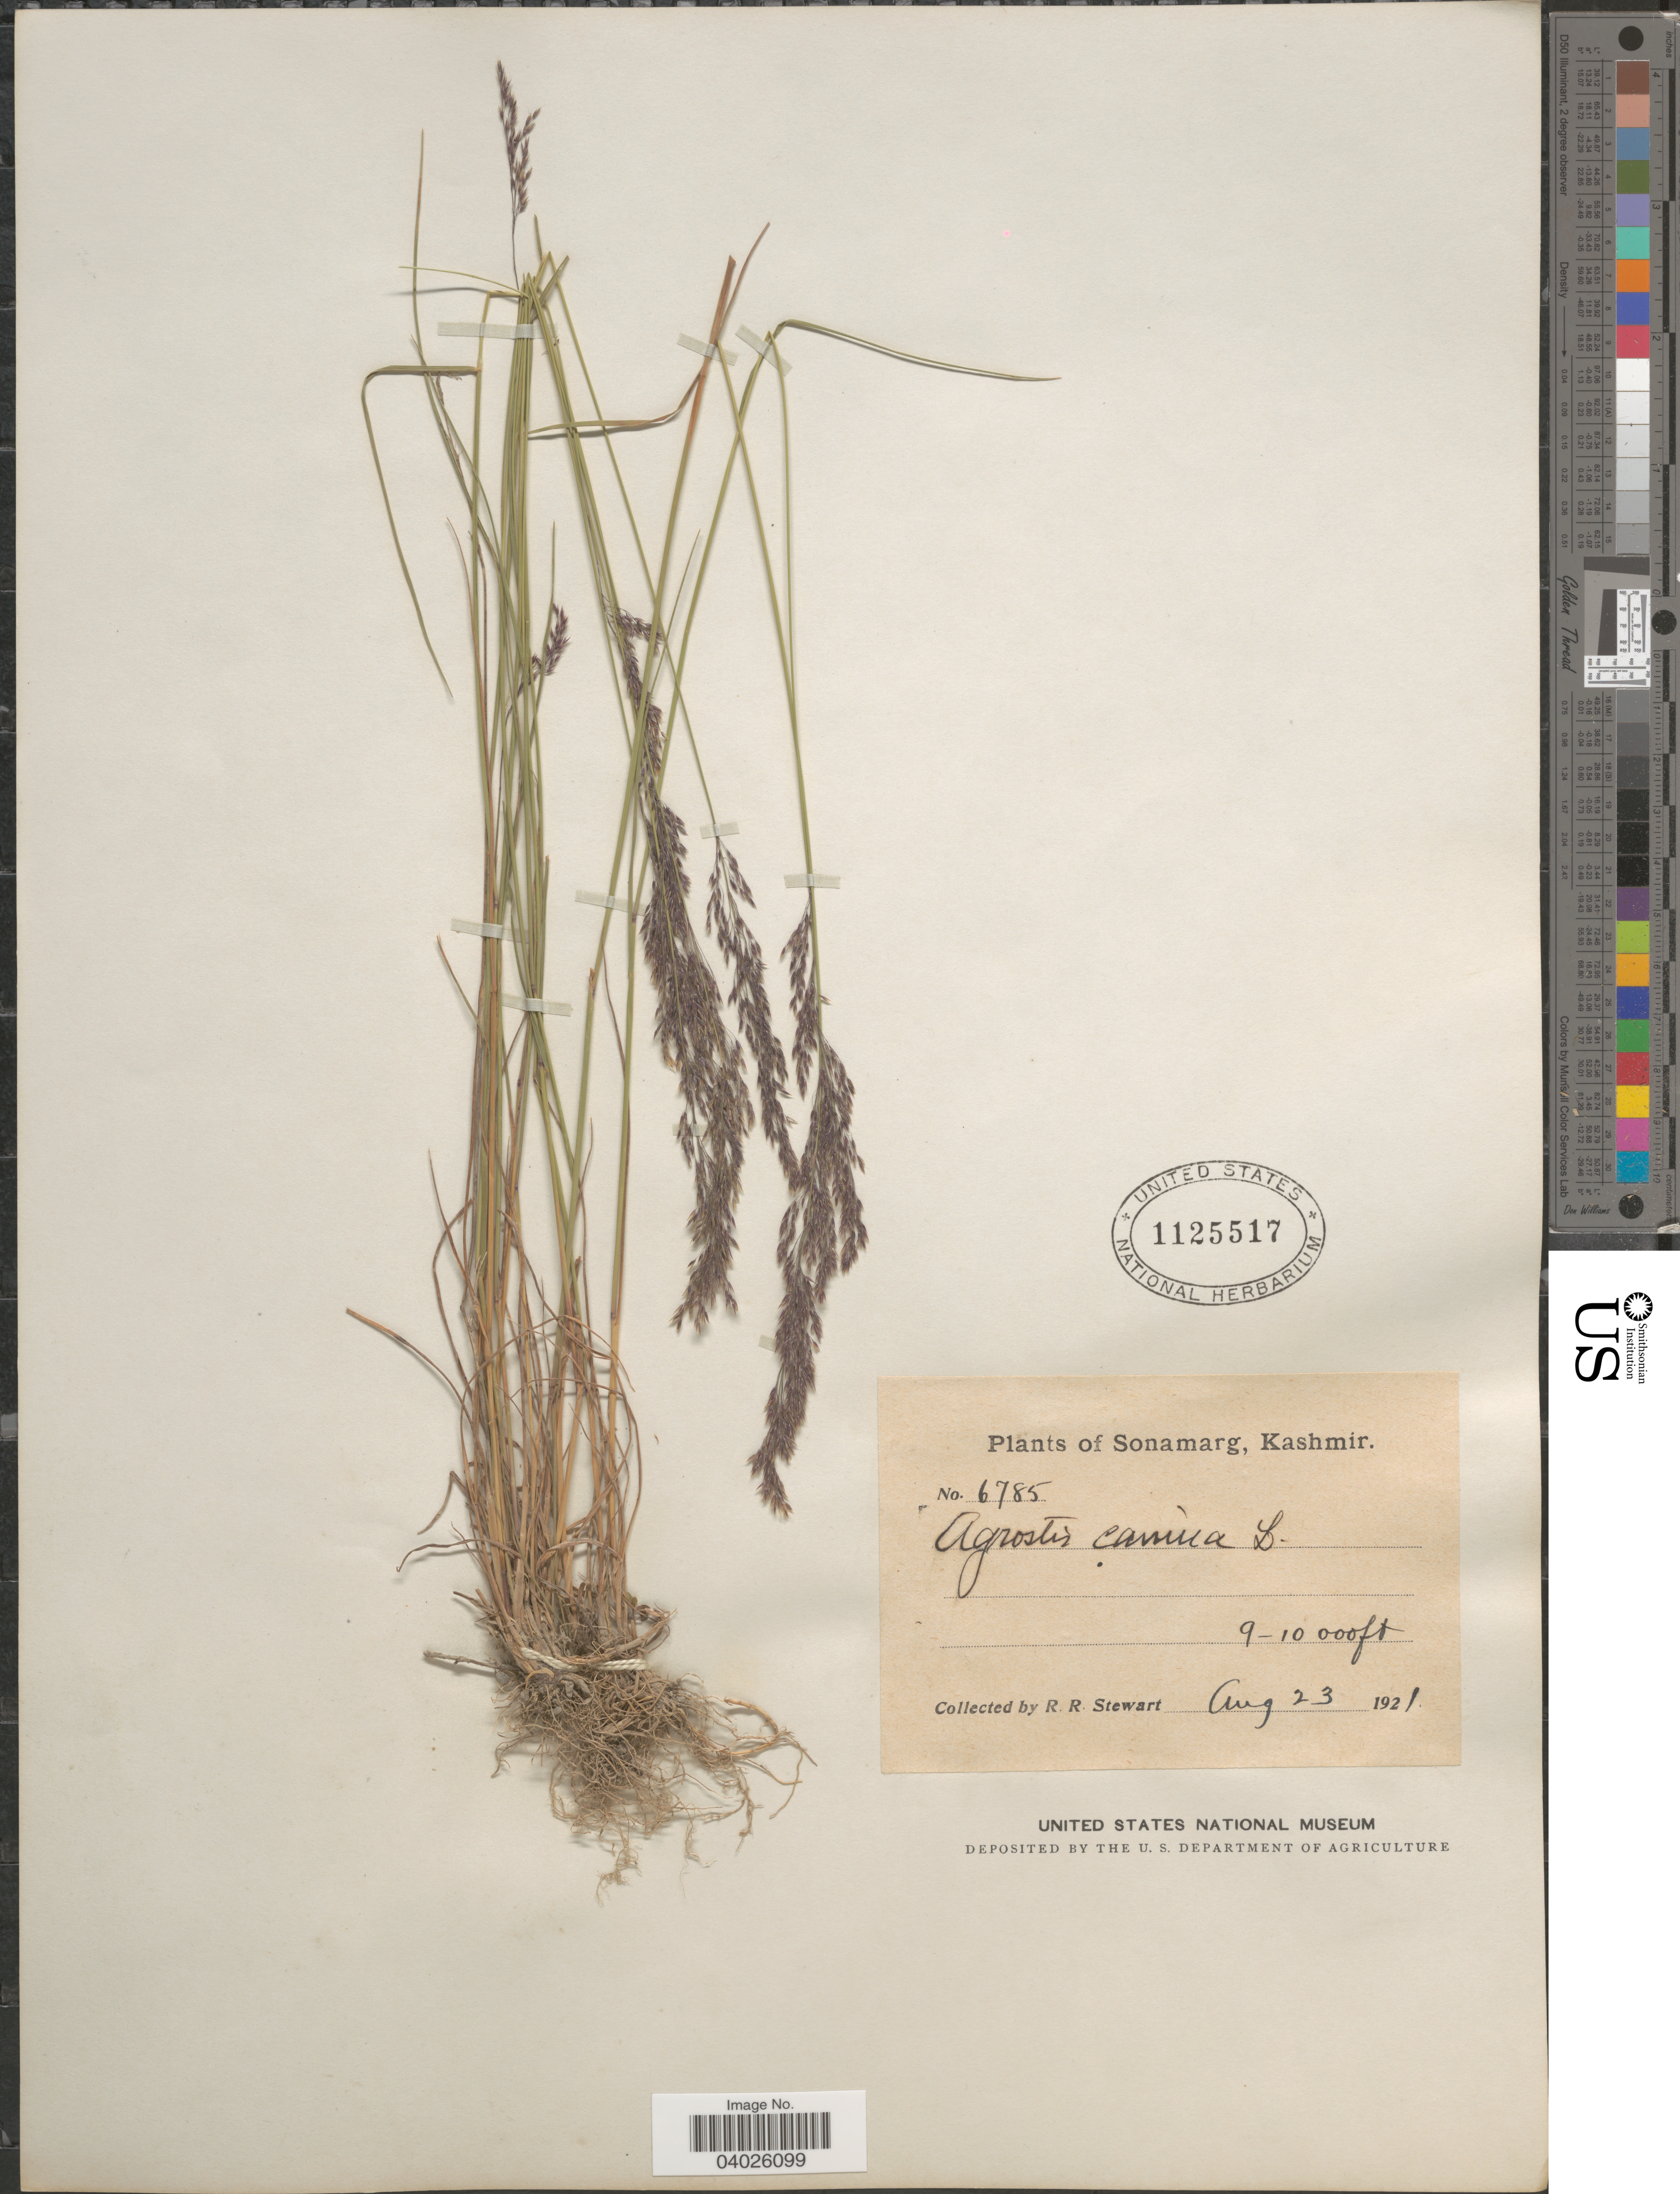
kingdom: Plantae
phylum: Tracheophyta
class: Liliopsida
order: Poales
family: Poaceae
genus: Agrostis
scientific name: Agrostis canina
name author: L.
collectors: R. Stewart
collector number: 6785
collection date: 1921-08-23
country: India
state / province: Jammu and Kashmir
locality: Sonamarg, Kashmir.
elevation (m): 2743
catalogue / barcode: US 1125517